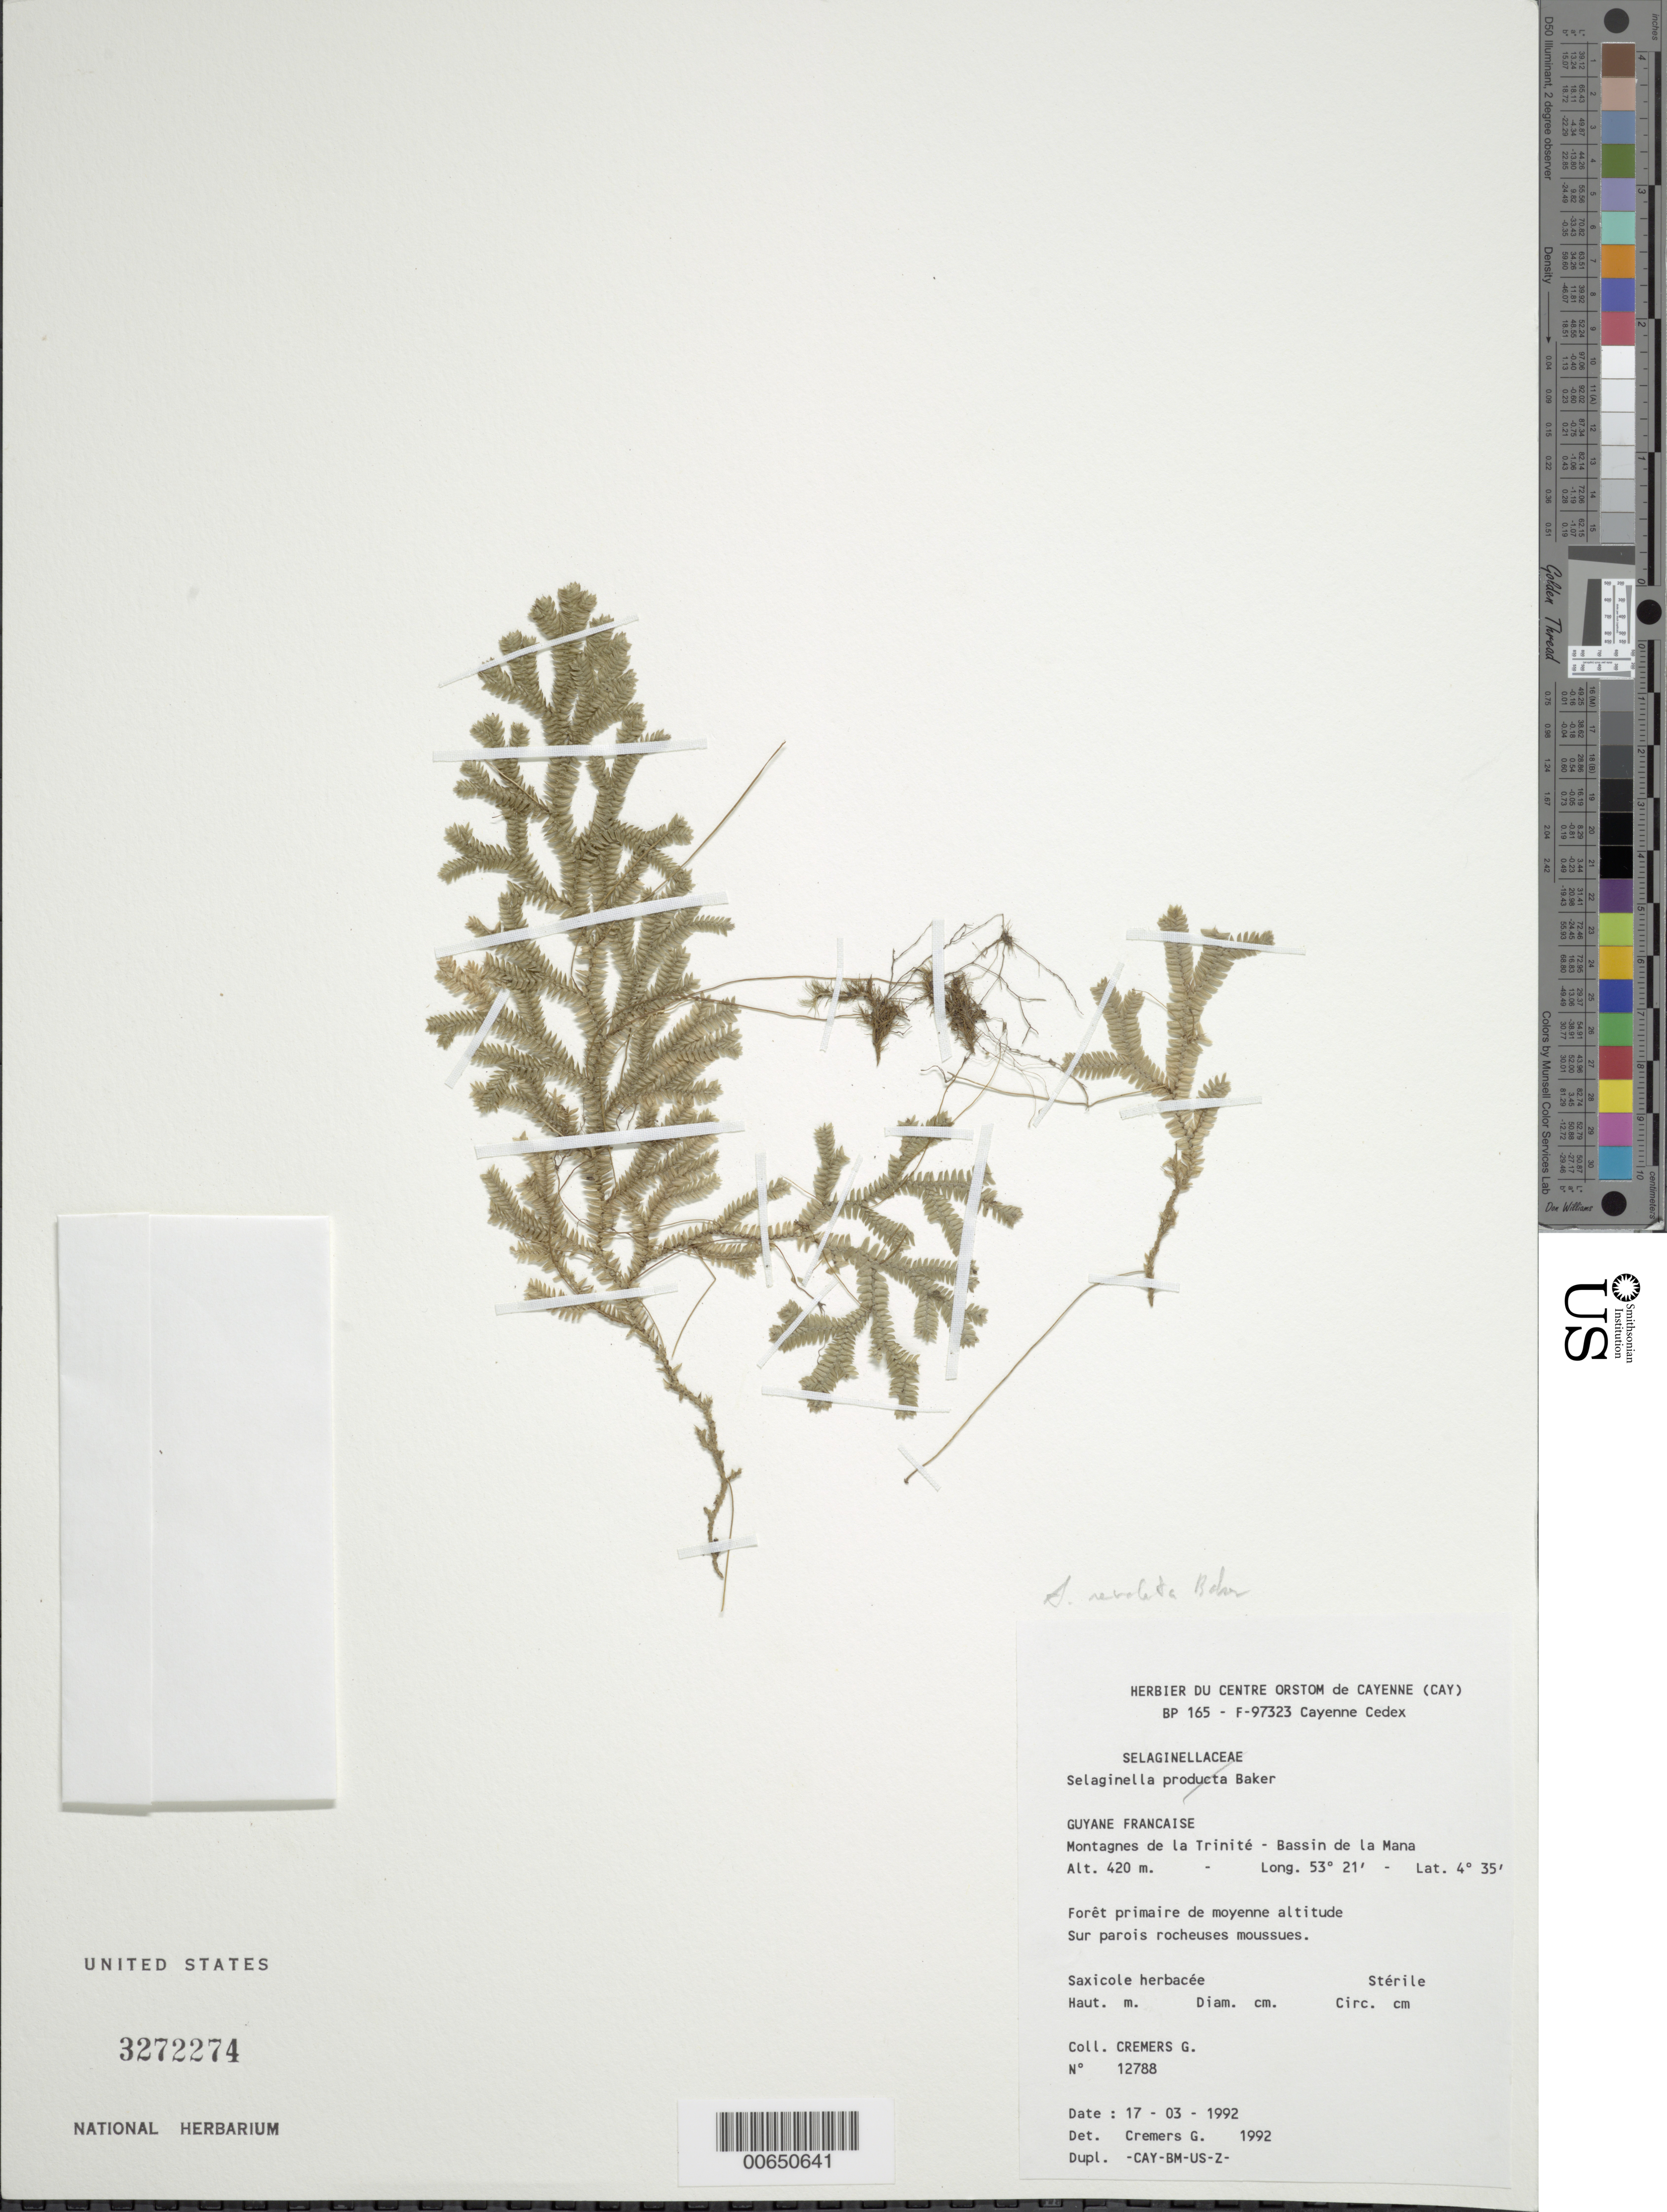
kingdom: Plantae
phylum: Tracheophyta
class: Lycopodiopsida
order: Selaginellales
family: Selaginellaceae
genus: Selaginella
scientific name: Selaginella revoluta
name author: Baker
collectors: G. Cremers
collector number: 12788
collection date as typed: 17-Mar-92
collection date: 1992-03-17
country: French Guiana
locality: Montagnes de la Trinité, Bassin de la Mana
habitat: Foret primaire de myenne altitude. Sur parois rocheuses moussues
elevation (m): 420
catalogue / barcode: US 3272274